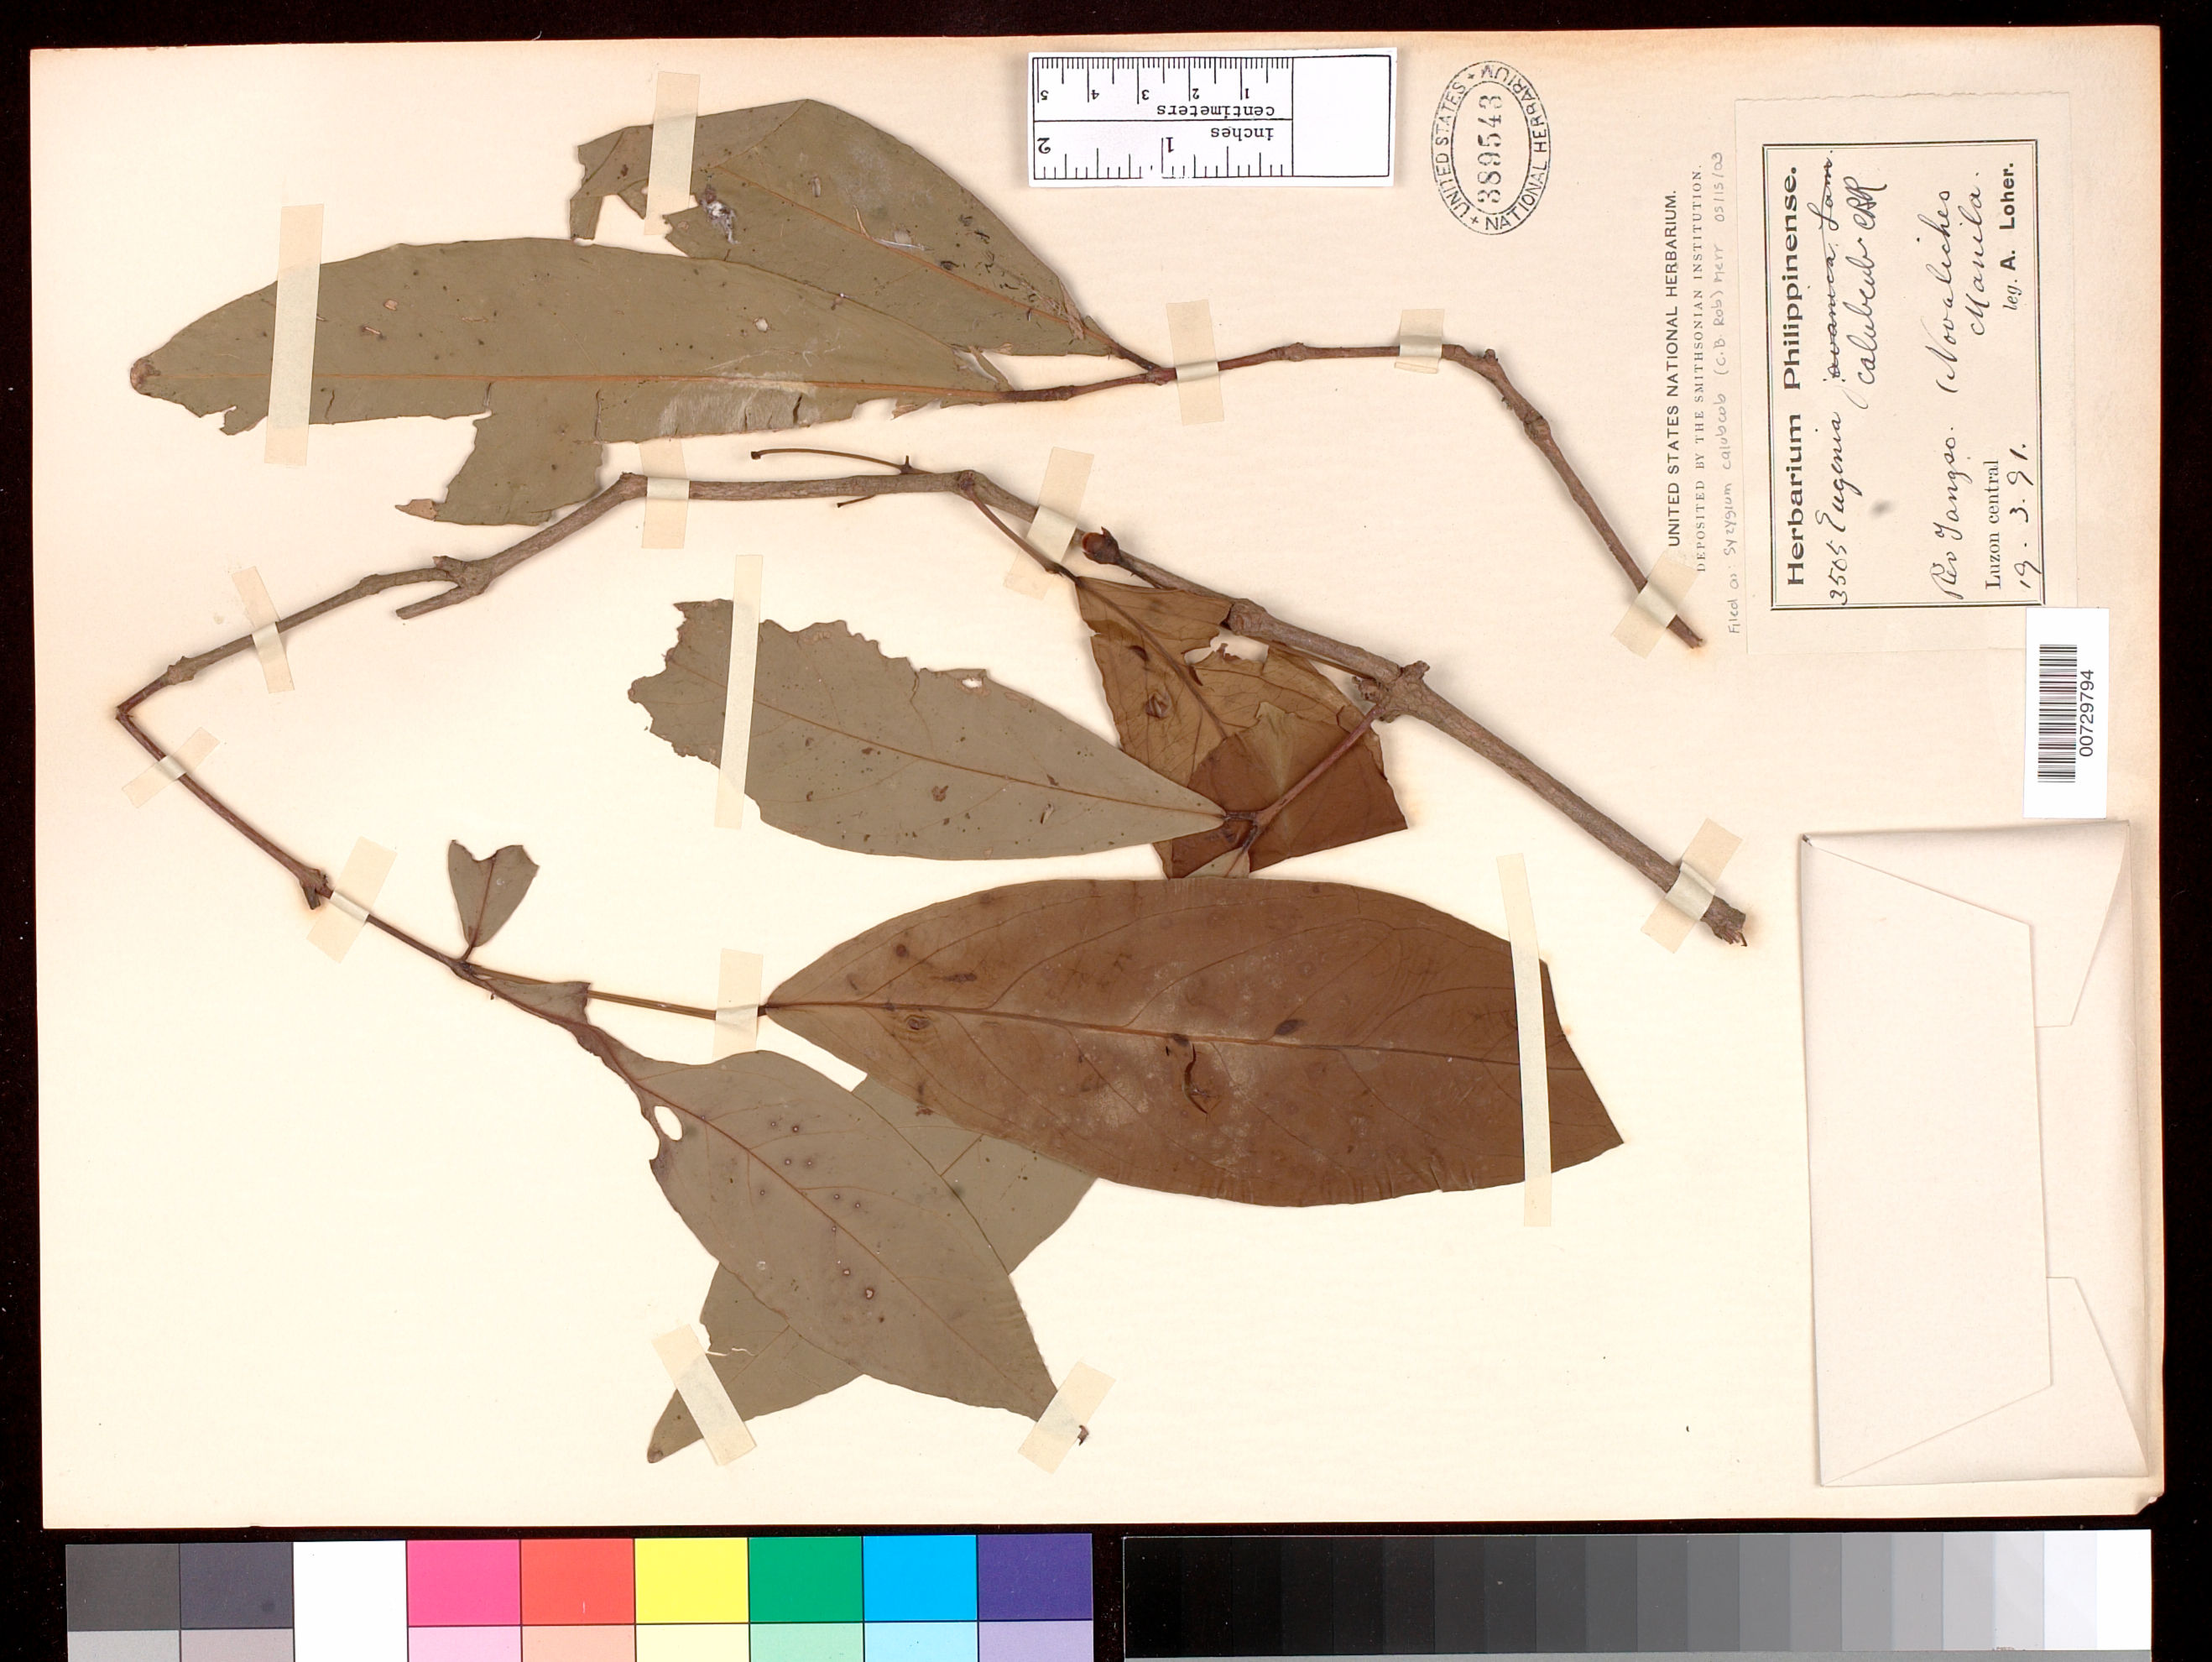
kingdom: Plantae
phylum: Tracheophyta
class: Magnoliopsida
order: Myrtales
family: Myrtaceae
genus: Syzygium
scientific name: Syzygium calubcob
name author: (C.B. Rob.) Merr.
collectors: A. Loher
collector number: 3505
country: Philippines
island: Luzon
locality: Novaliches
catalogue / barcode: US 389543